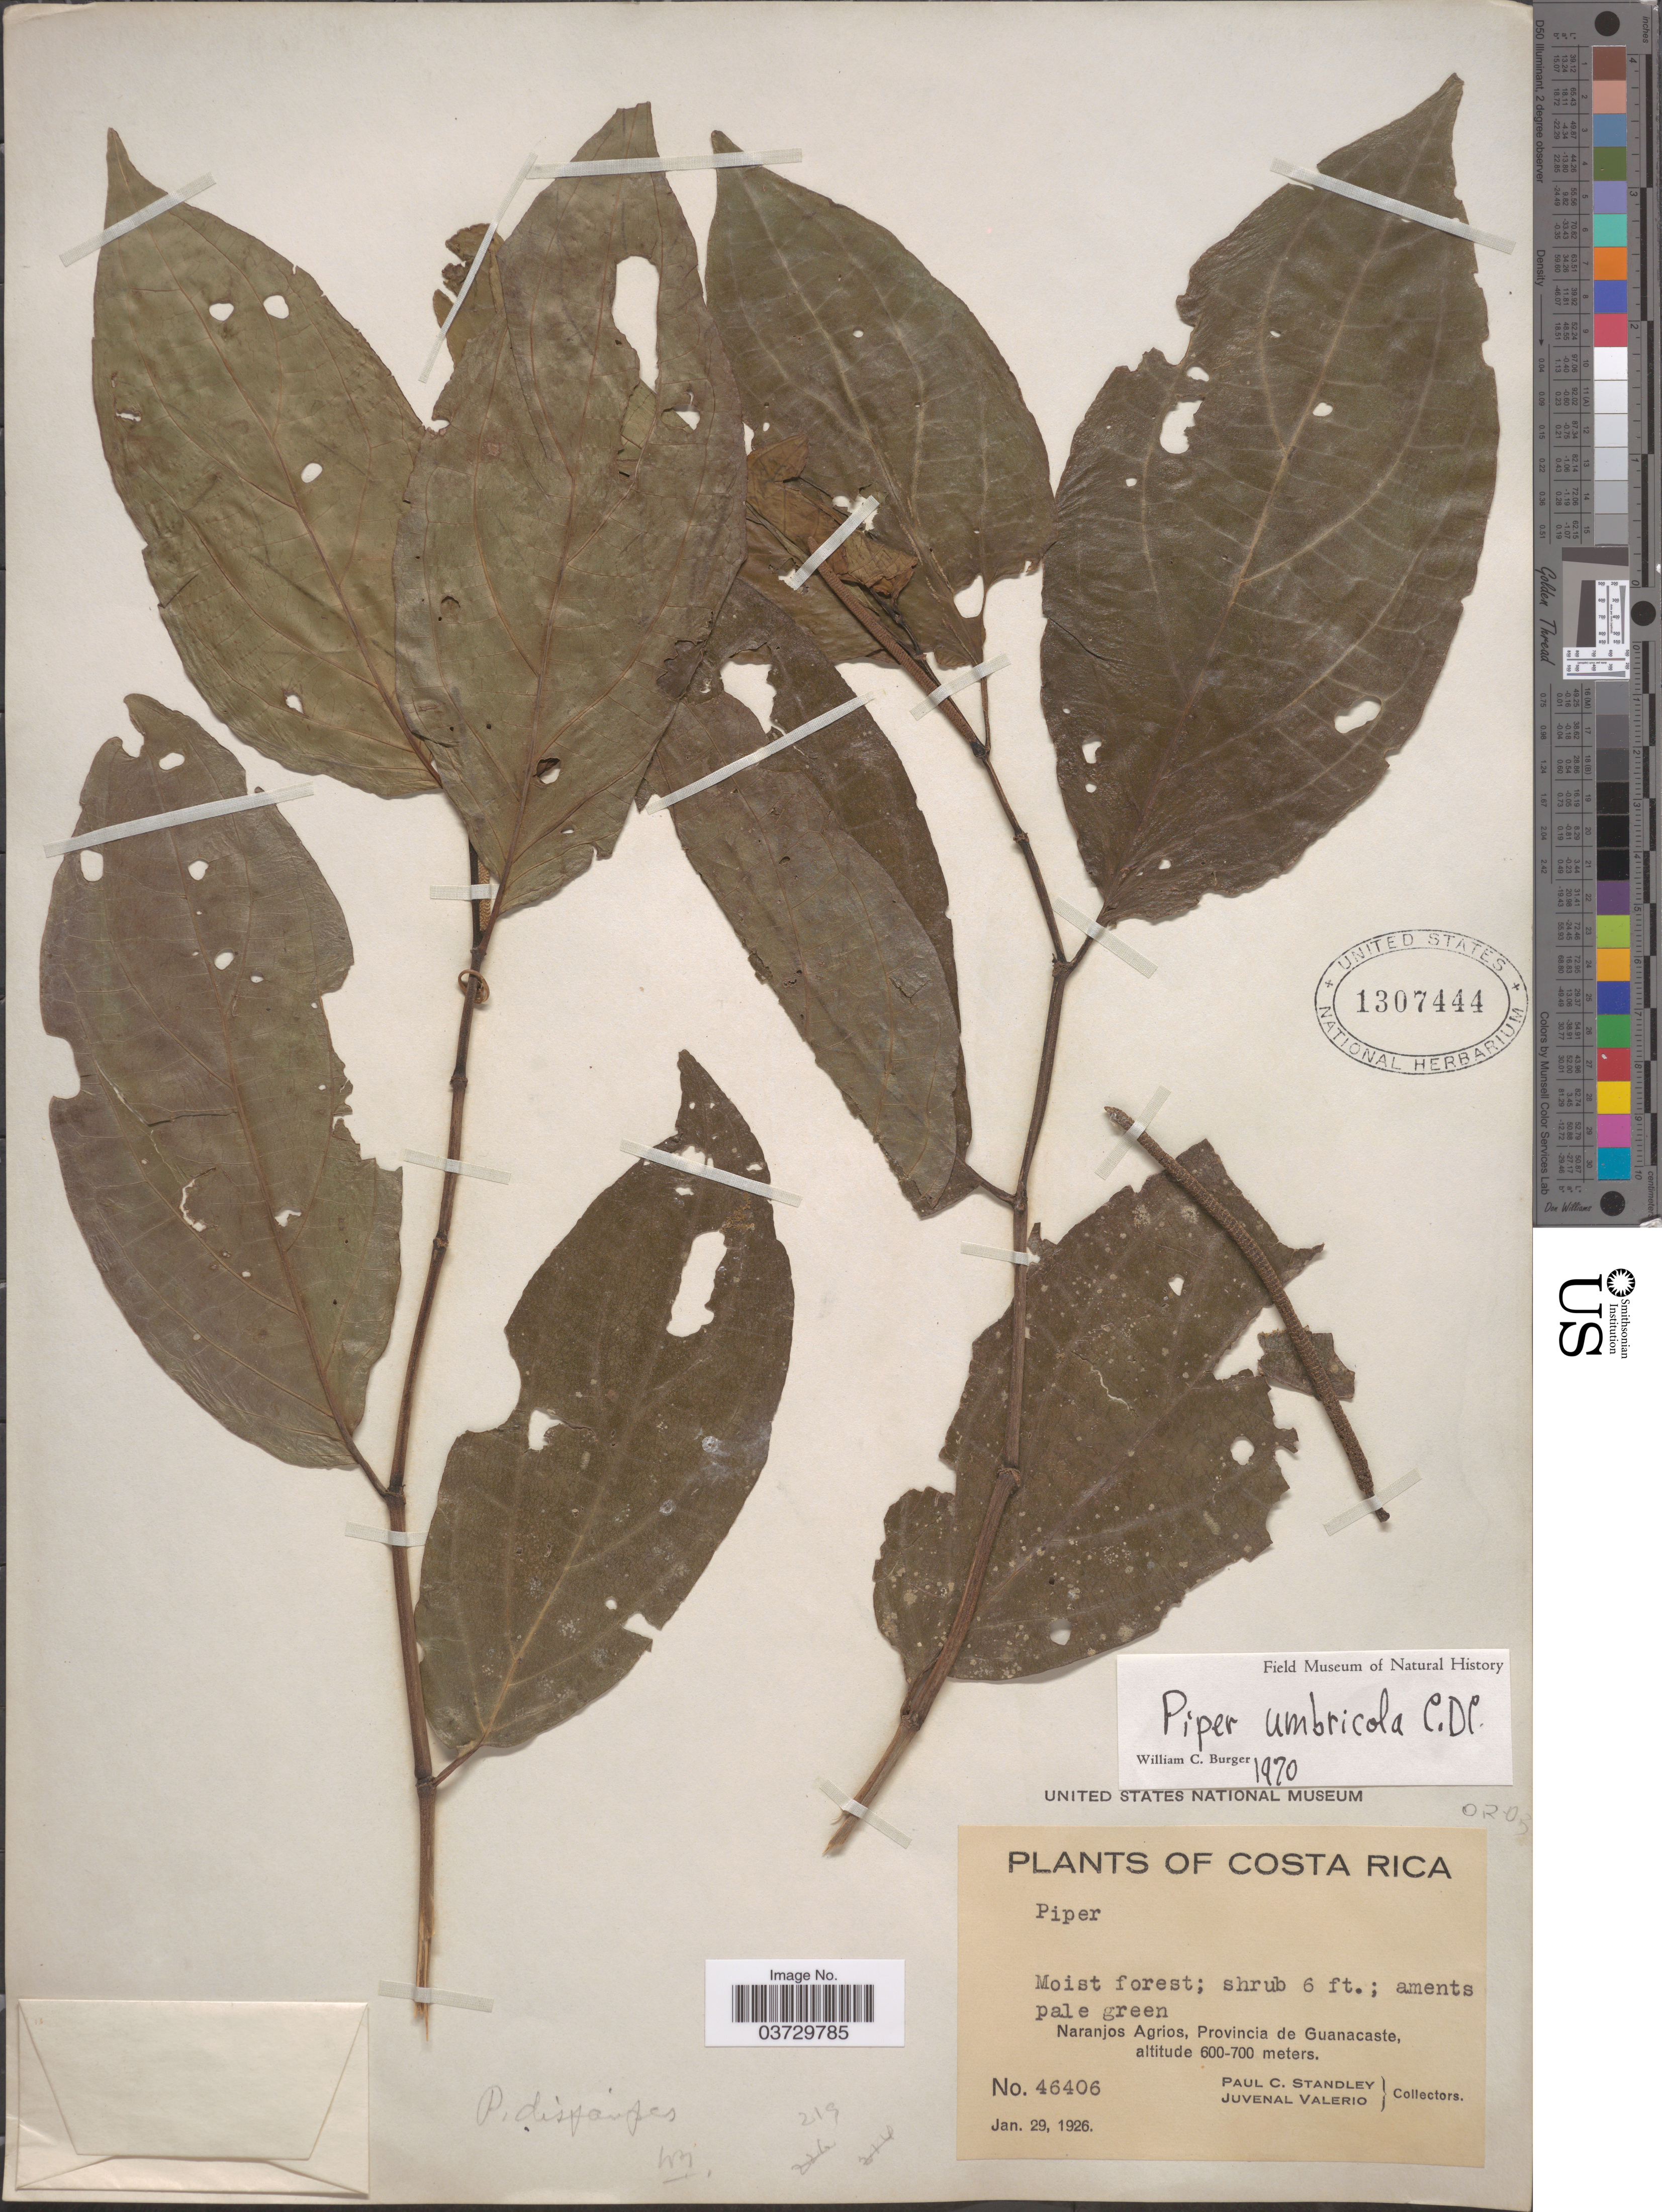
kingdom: Plantae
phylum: Tracheophyta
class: Magnoliopsida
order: Piperales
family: Piperaceae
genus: Piper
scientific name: Piper umbricola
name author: C. DC.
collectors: P. C. Standley & J. Valerio R.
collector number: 46406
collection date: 1926-01-29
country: Costa Rica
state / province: Guanacaste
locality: Naranjos Agrios.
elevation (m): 600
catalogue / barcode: US 1307444